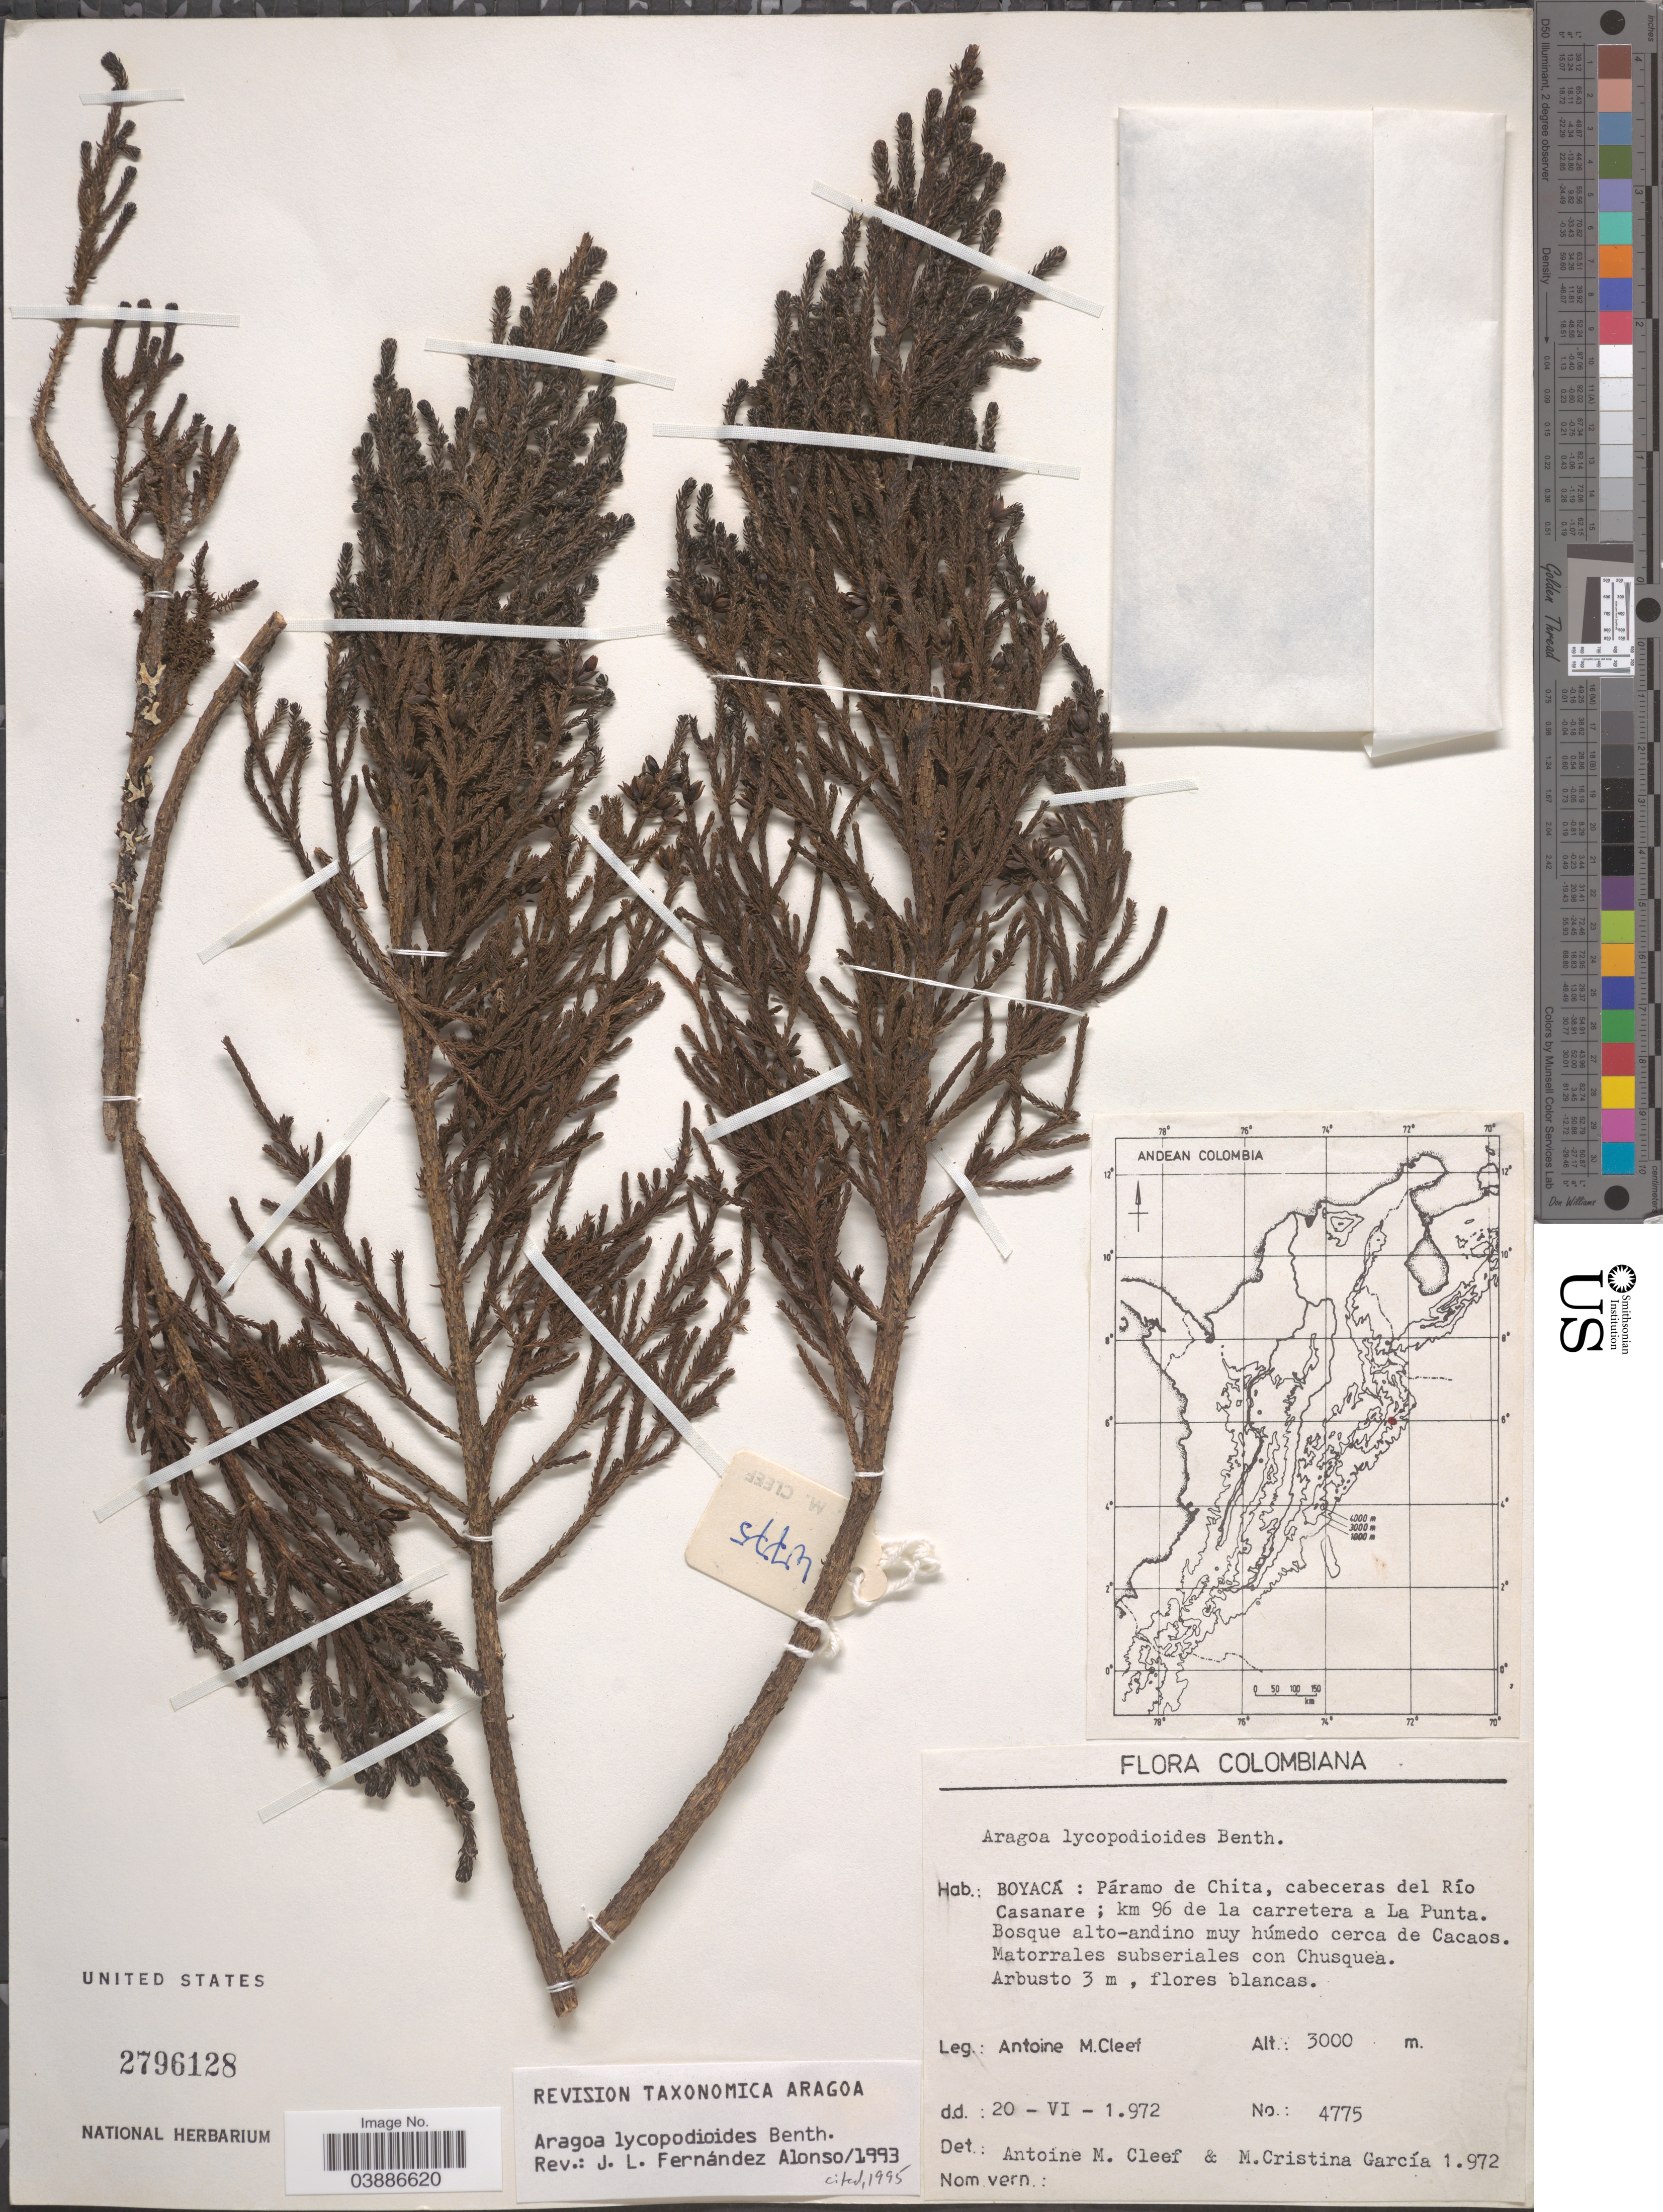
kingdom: Plantae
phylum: Tracheophyta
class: Magnoliopsida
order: Lamiales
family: Plantaginaceae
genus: Aragoa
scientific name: Aragoa lycopodioides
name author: Benth. ex Oliv.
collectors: A. M. Cleef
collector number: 4775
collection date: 1972-06-20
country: Colombia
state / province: Boyacá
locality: Páramo de Chita, cabeceras del Río Casanare; km 96 de la carretera a La Punta.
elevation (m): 3000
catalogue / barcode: US 2796128